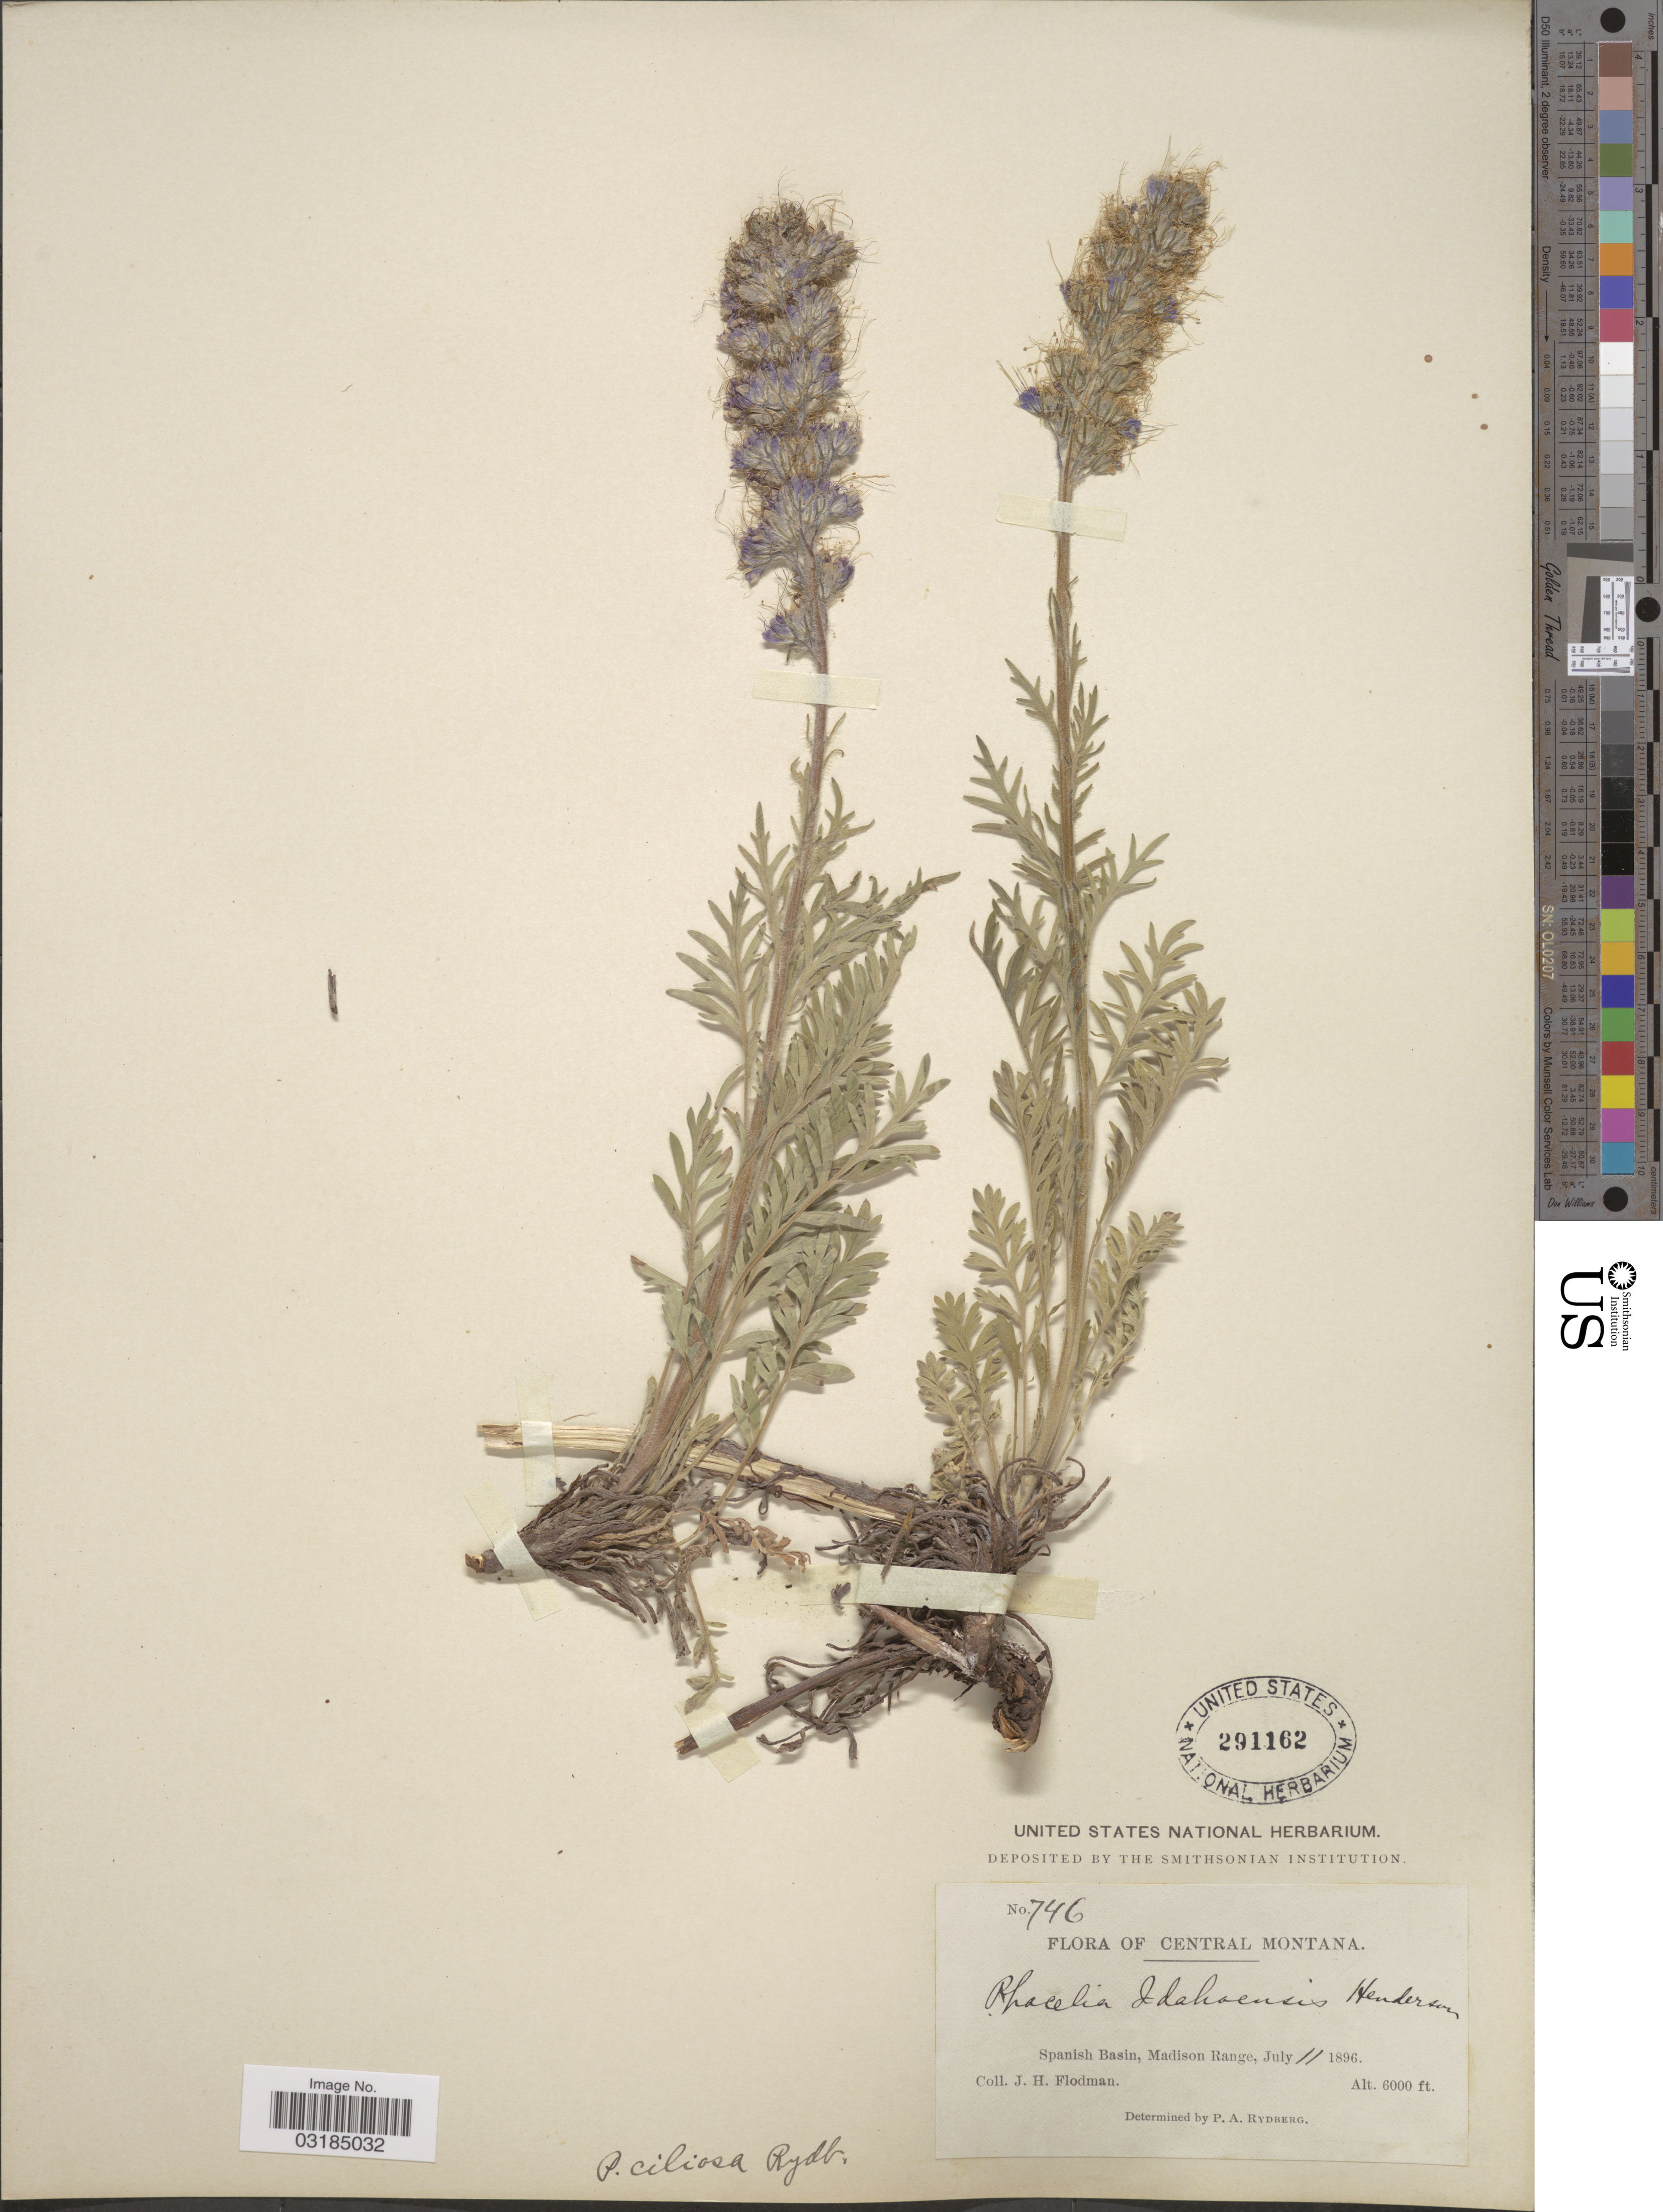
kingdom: Plantae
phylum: Tracheophyta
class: Magnoliopsida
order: Boraginales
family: Hydrophyllaceae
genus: Phacelia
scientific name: Phacelia ciliosa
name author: Rydb.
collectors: J. Flodman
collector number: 746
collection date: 1896-07-11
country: United States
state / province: Montana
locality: Central Montana. Spanish Basin, Madison Range.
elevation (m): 1829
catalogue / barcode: US 291162